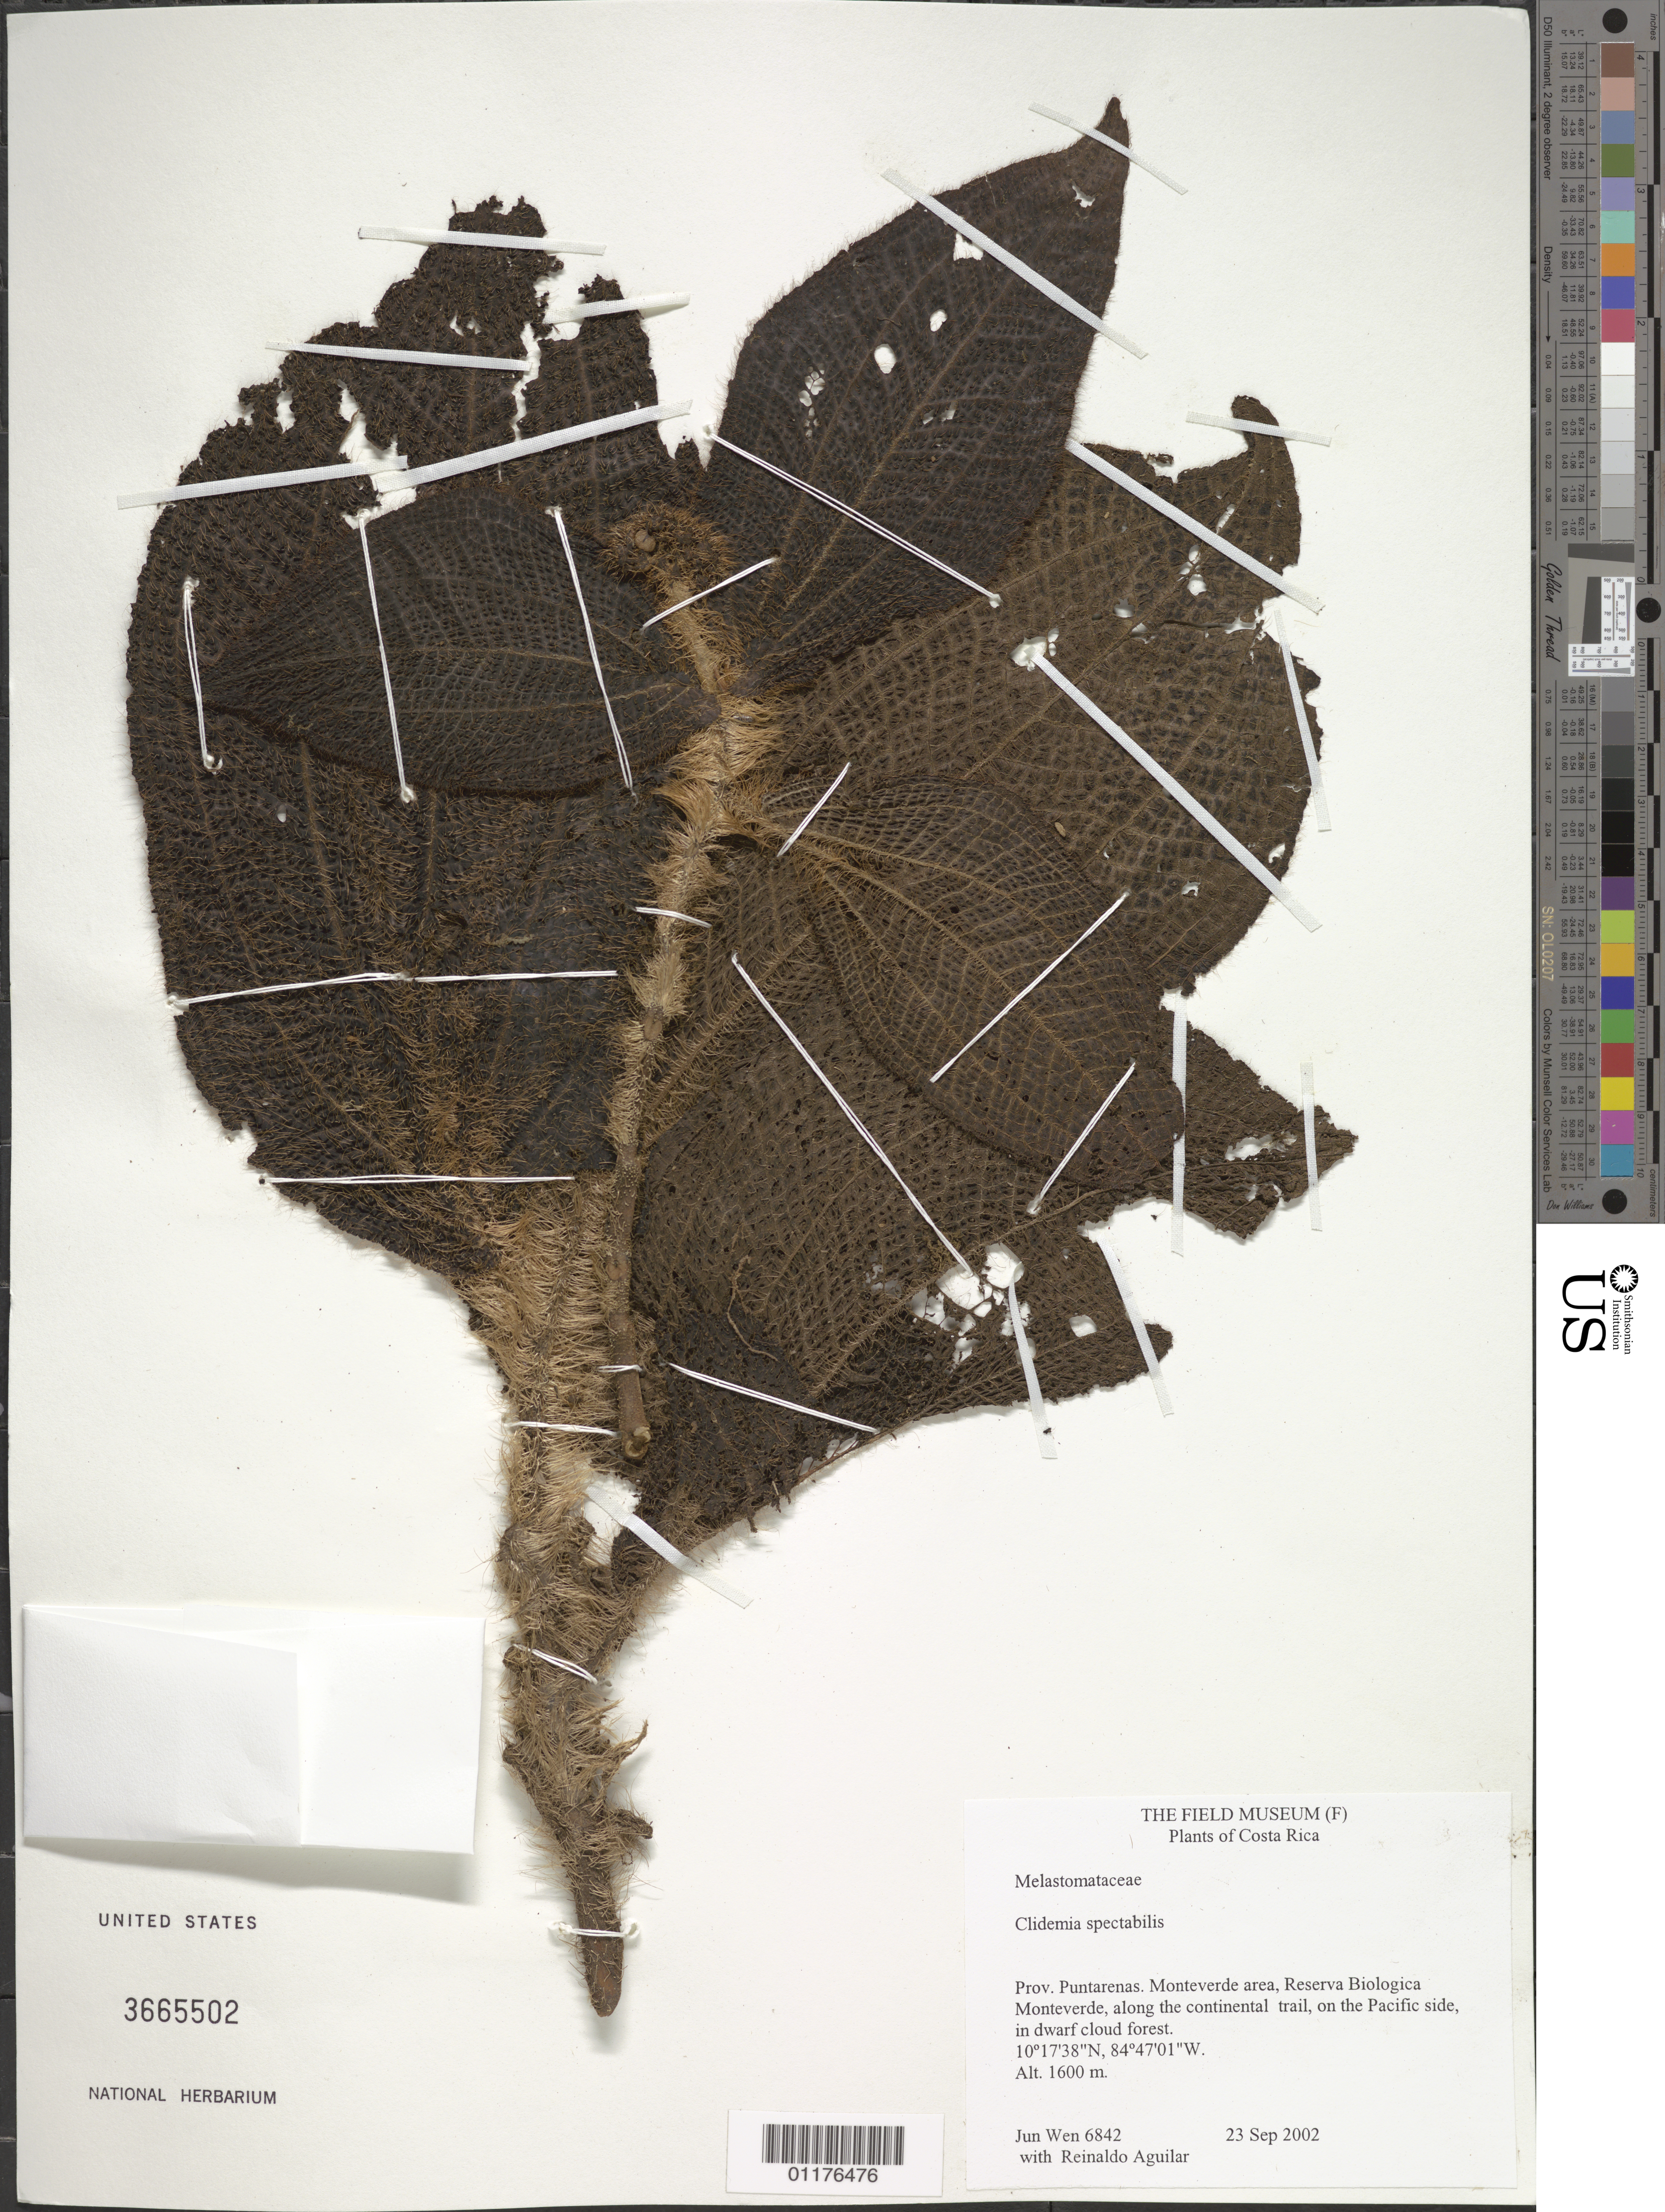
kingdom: Plantae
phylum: Tracheophyta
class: Magnoliopsida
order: Myrtales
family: Melastomataceae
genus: Clidemia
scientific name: Clidemia spectabilis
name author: Gleason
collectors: J. Wen & R. Aguilar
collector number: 6842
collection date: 2002-09-23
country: Costa Rica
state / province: Puntarenas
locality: Monteverde area, Reserva biologica monteverde, along the continental trail, on the Pacific side, in dwarf cloud forest.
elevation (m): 1600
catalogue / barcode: US 3665502